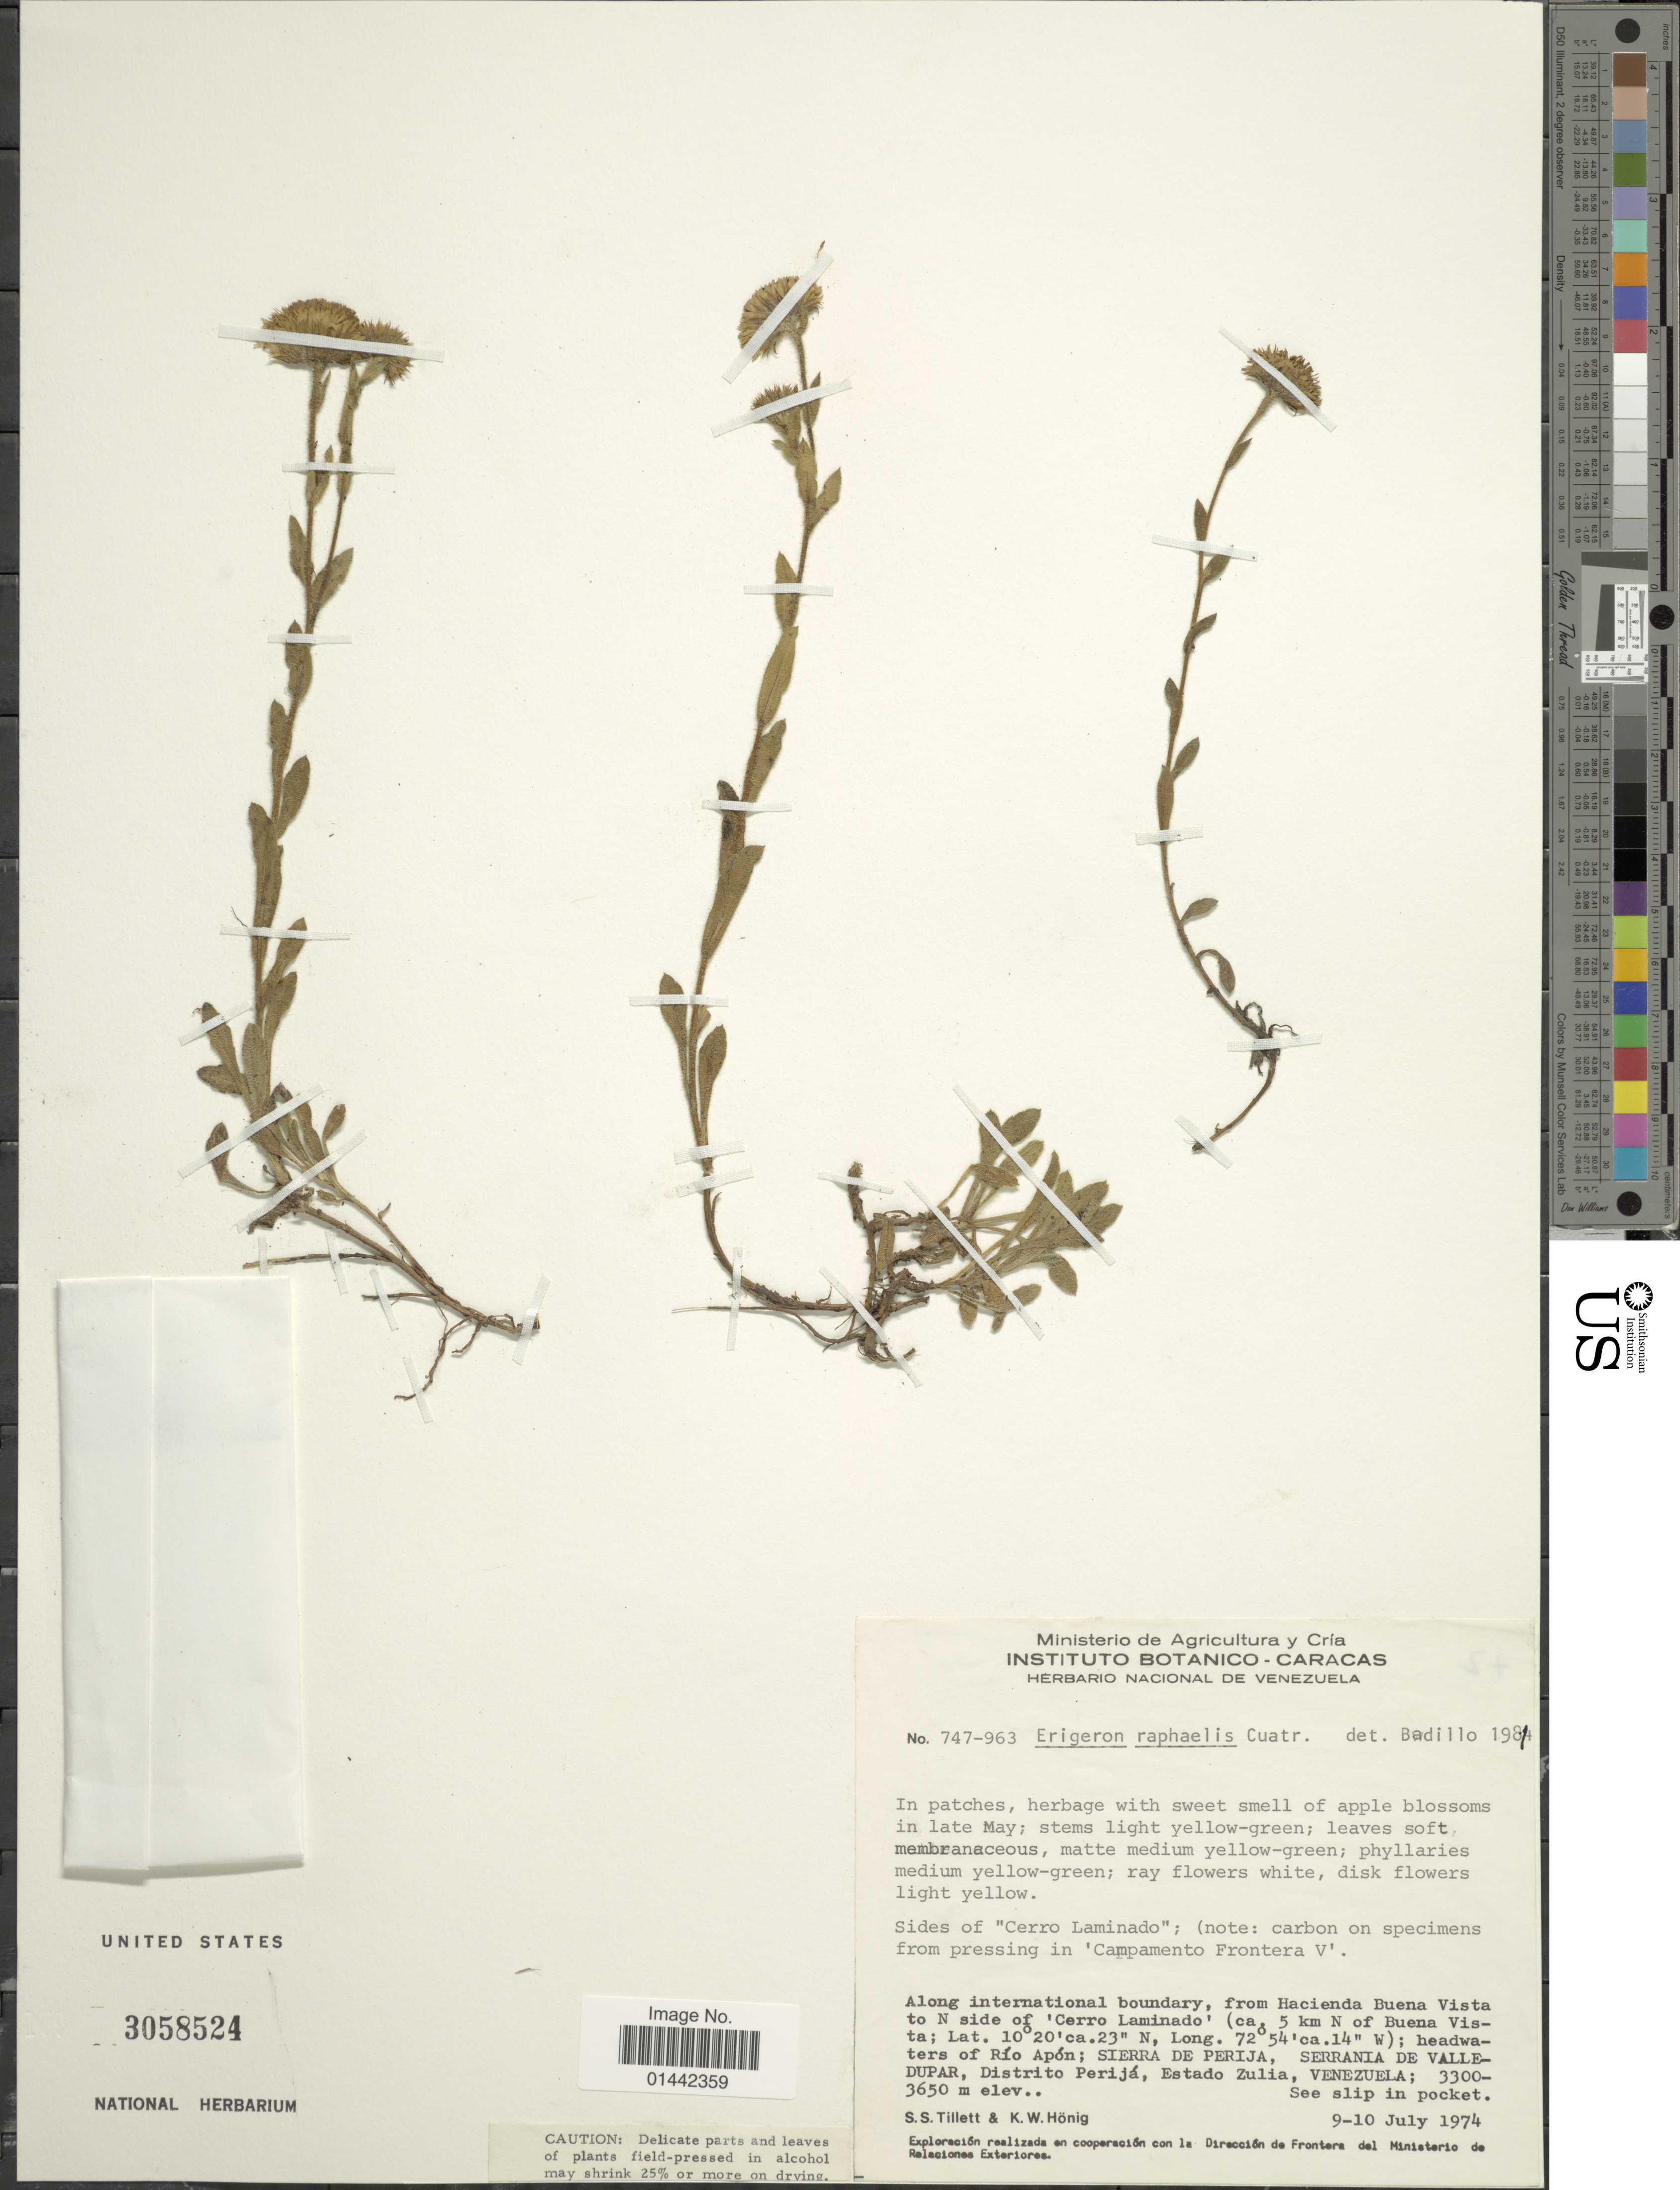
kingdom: Plantae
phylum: Tracheophyta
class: Magnoliopsida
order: Asterales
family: Asteraceae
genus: Erigeron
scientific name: Erigeron raphaelis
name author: Cuatrec.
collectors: S. S. Tillett & K. Hönig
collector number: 747-963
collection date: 1974-07-09/1974-07-10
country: Venezuela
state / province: Zulia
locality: Sides of "Cerro Laminado", along International boundary, from Hacienda Buena Vista to N side of 'Cerro Laminado' (ca. 5 km N of Buena Vista), headwaters of Río Apón; Sierra de Perija, Serrania de Valledupar, Distrito Perijá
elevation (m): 3300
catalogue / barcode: US 3058524